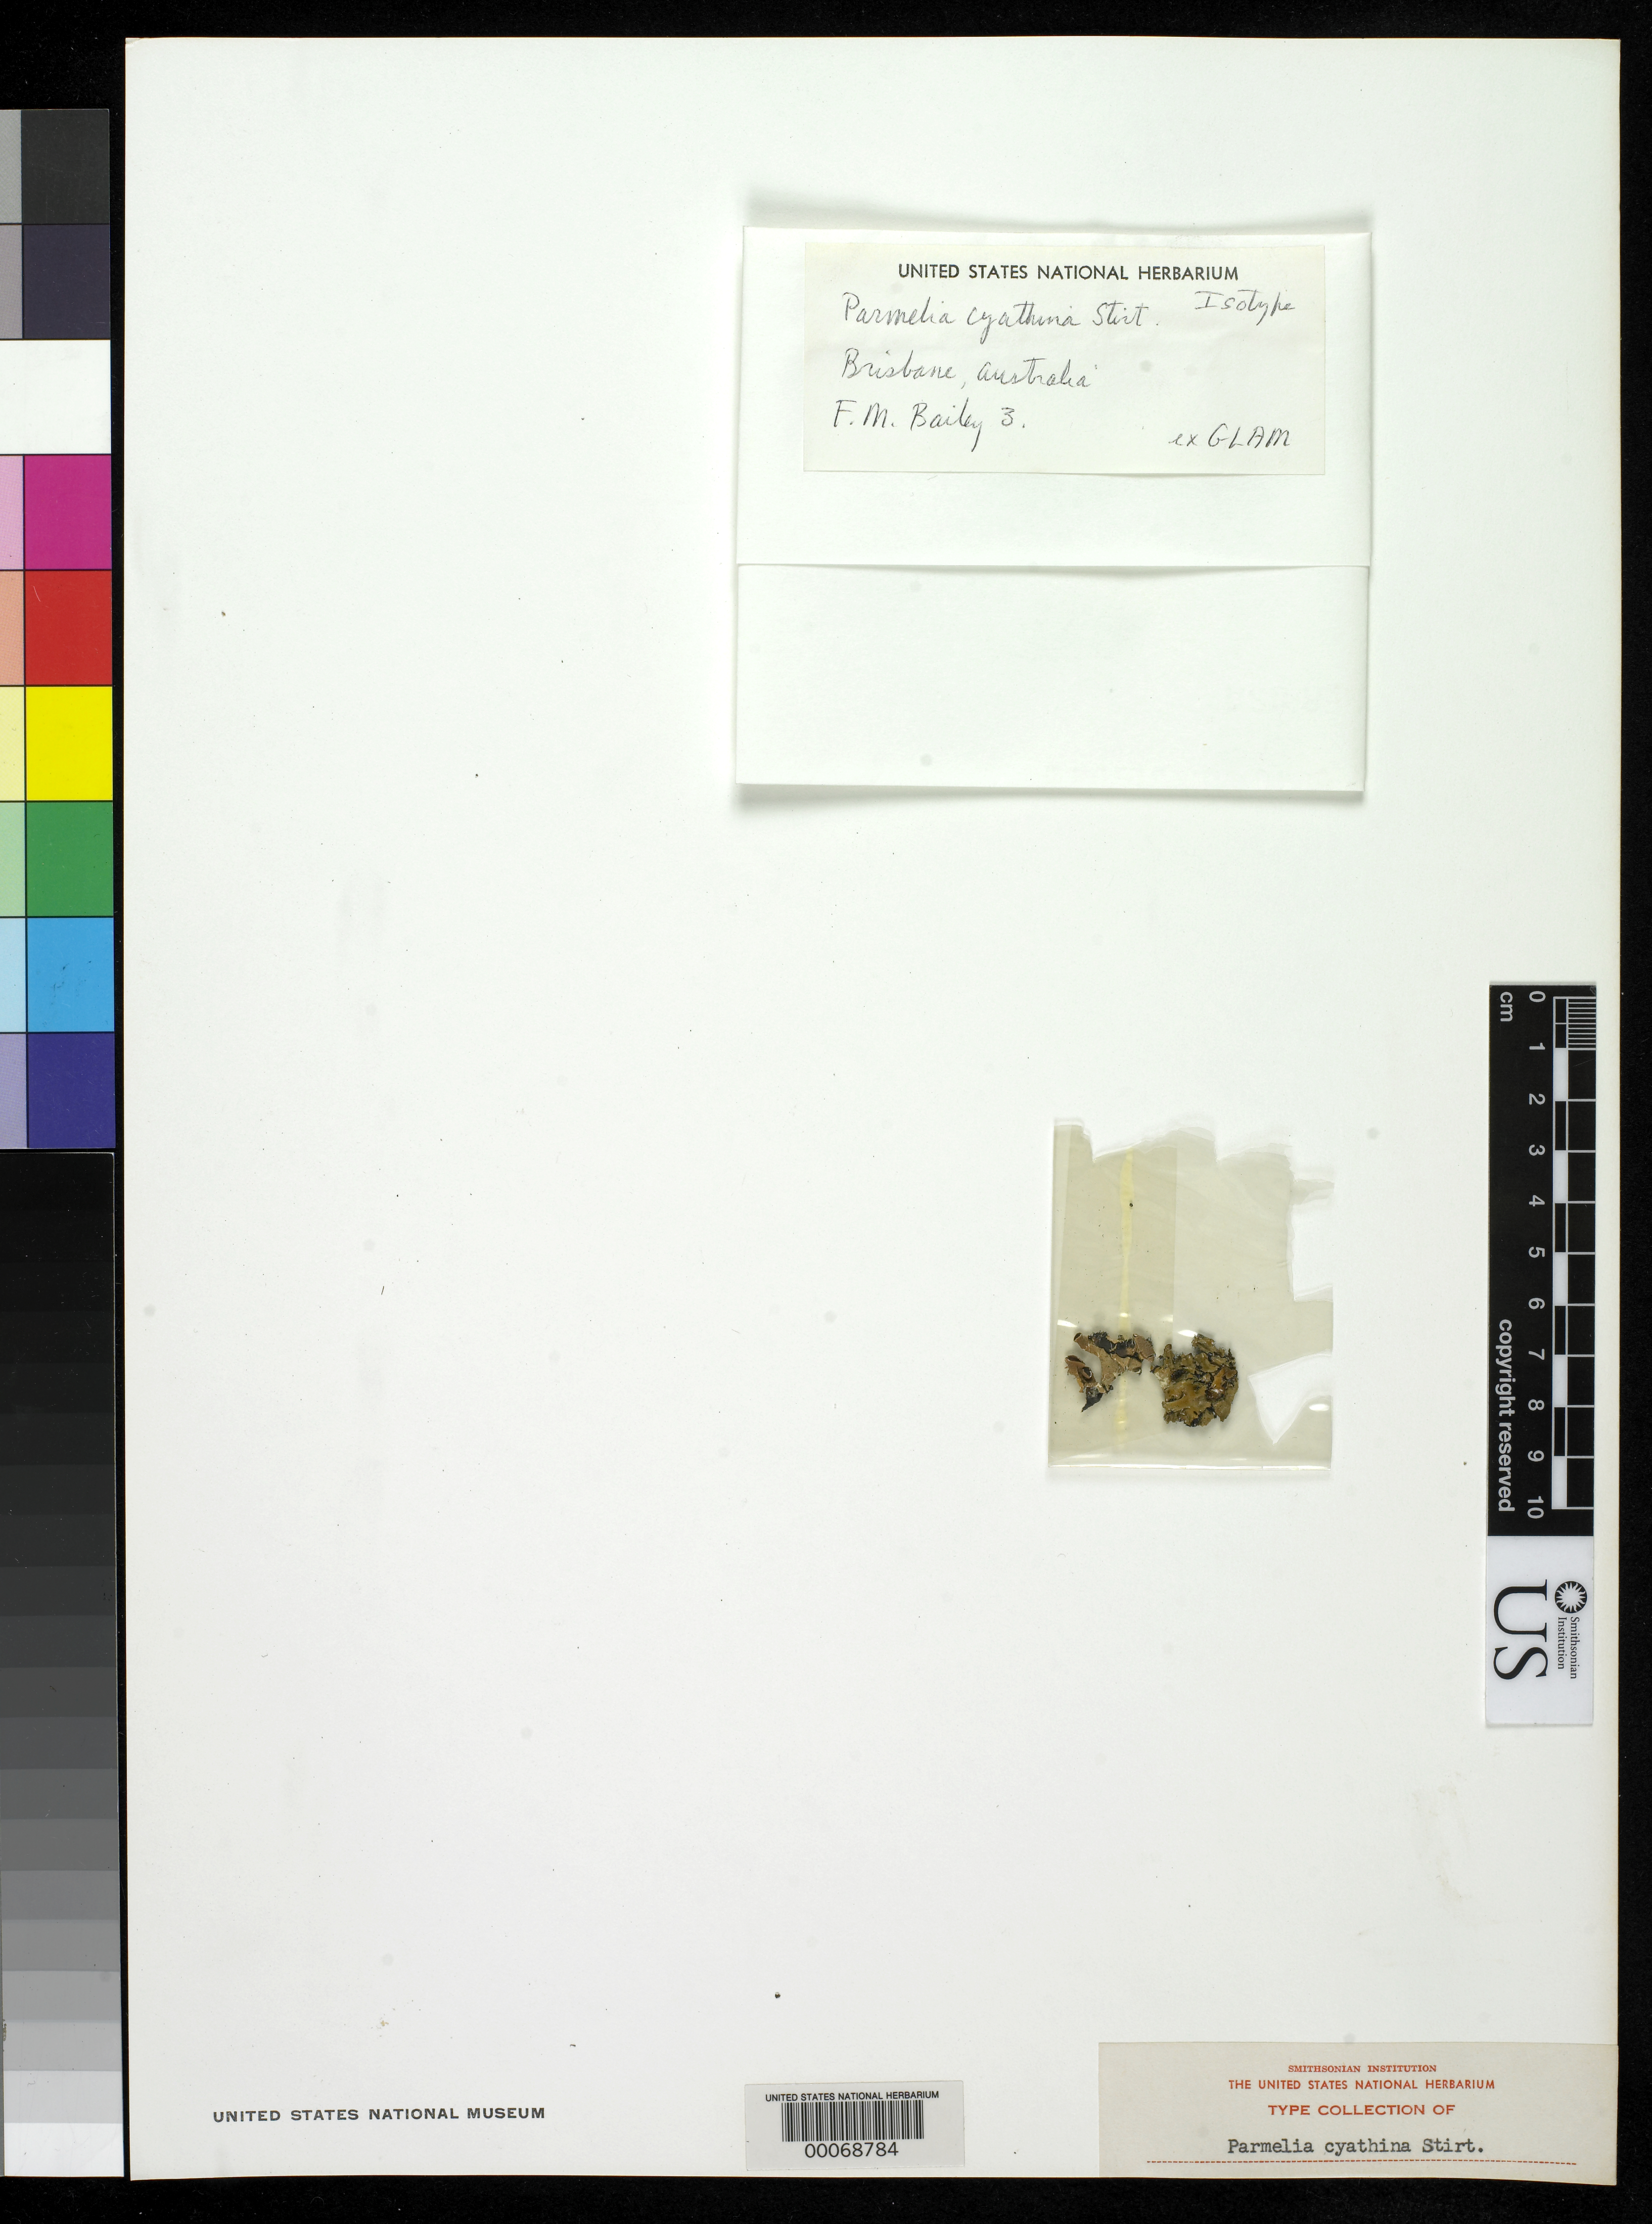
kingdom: Fungi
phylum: Ascomycota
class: Lecanoromycetes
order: Lecanorales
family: Parmeliaceae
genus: Parmelia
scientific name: Parmelia cyanthina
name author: Stirton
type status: Isotype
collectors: F. M. Bailey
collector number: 3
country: Australia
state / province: Queensland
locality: Near Brisbane.